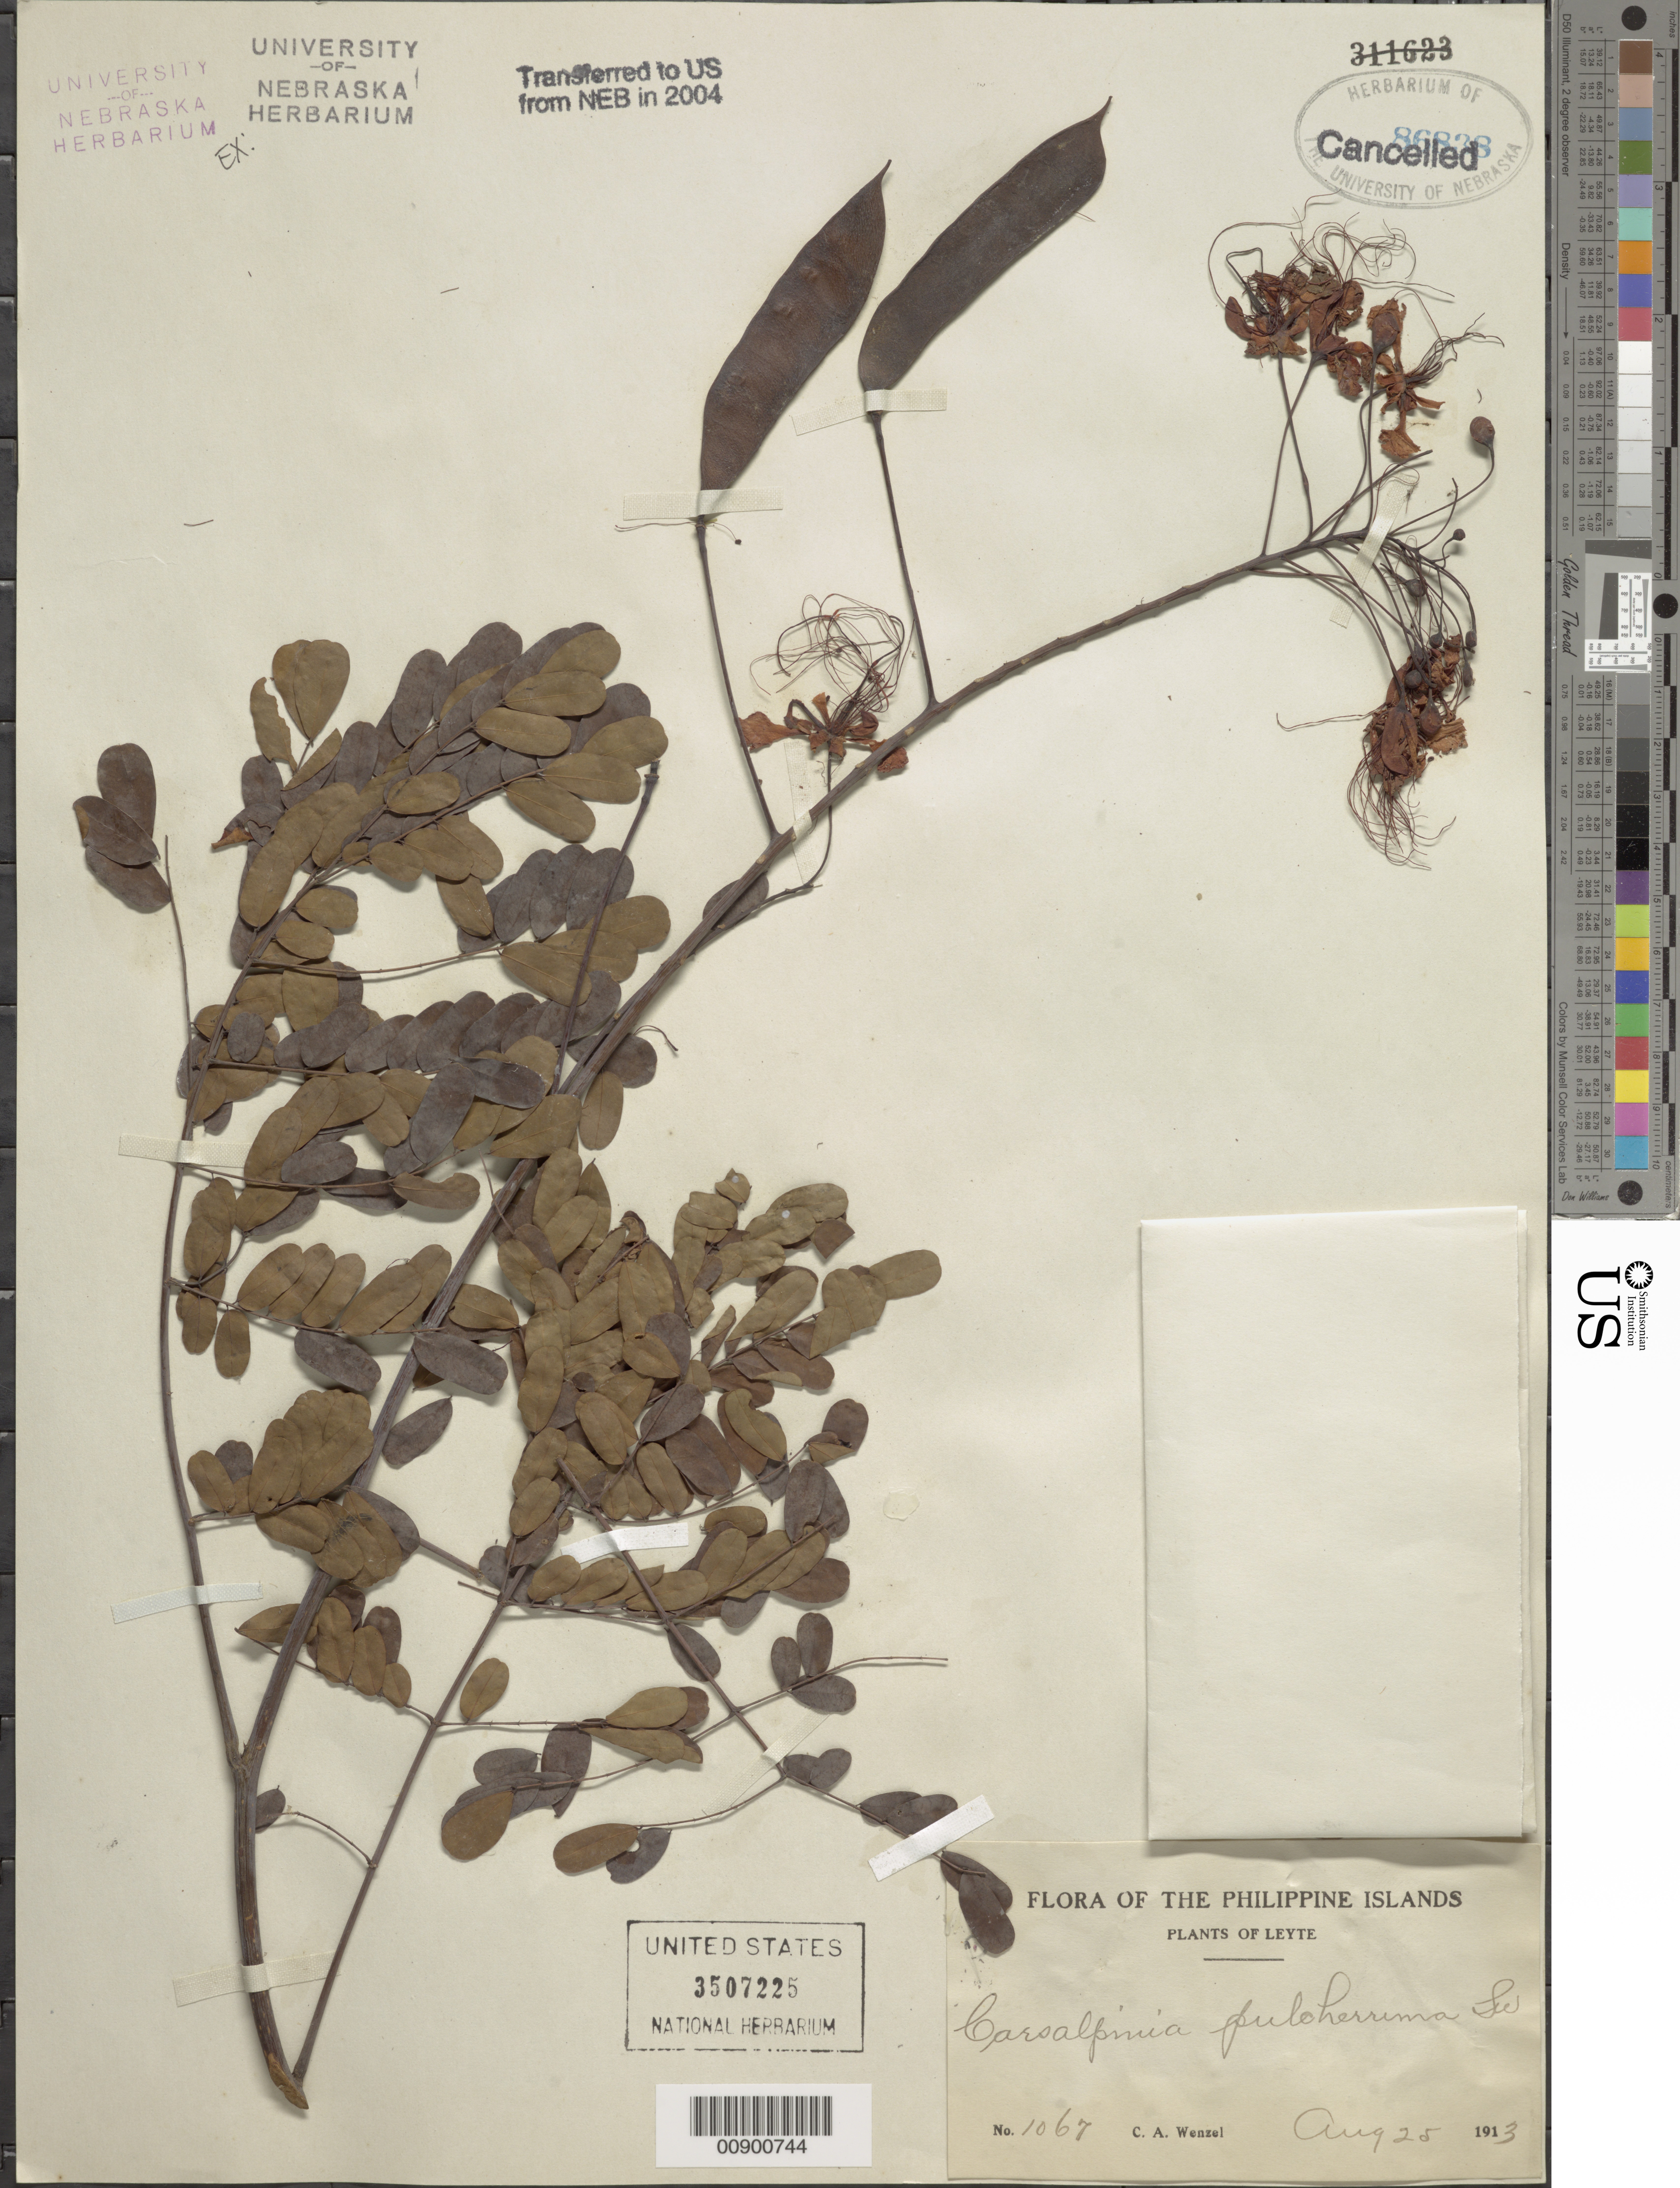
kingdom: Plantae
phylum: Tracheophyta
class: Magnoliopsida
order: Fabales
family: Fabaceae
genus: Caesalpinia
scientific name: Caesalpinia pulcherrima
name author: (L.) Sw.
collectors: C. Wenzel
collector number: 1067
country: Philippines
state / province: Eastern Visayas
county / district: Leyte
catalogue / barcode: US 3507225